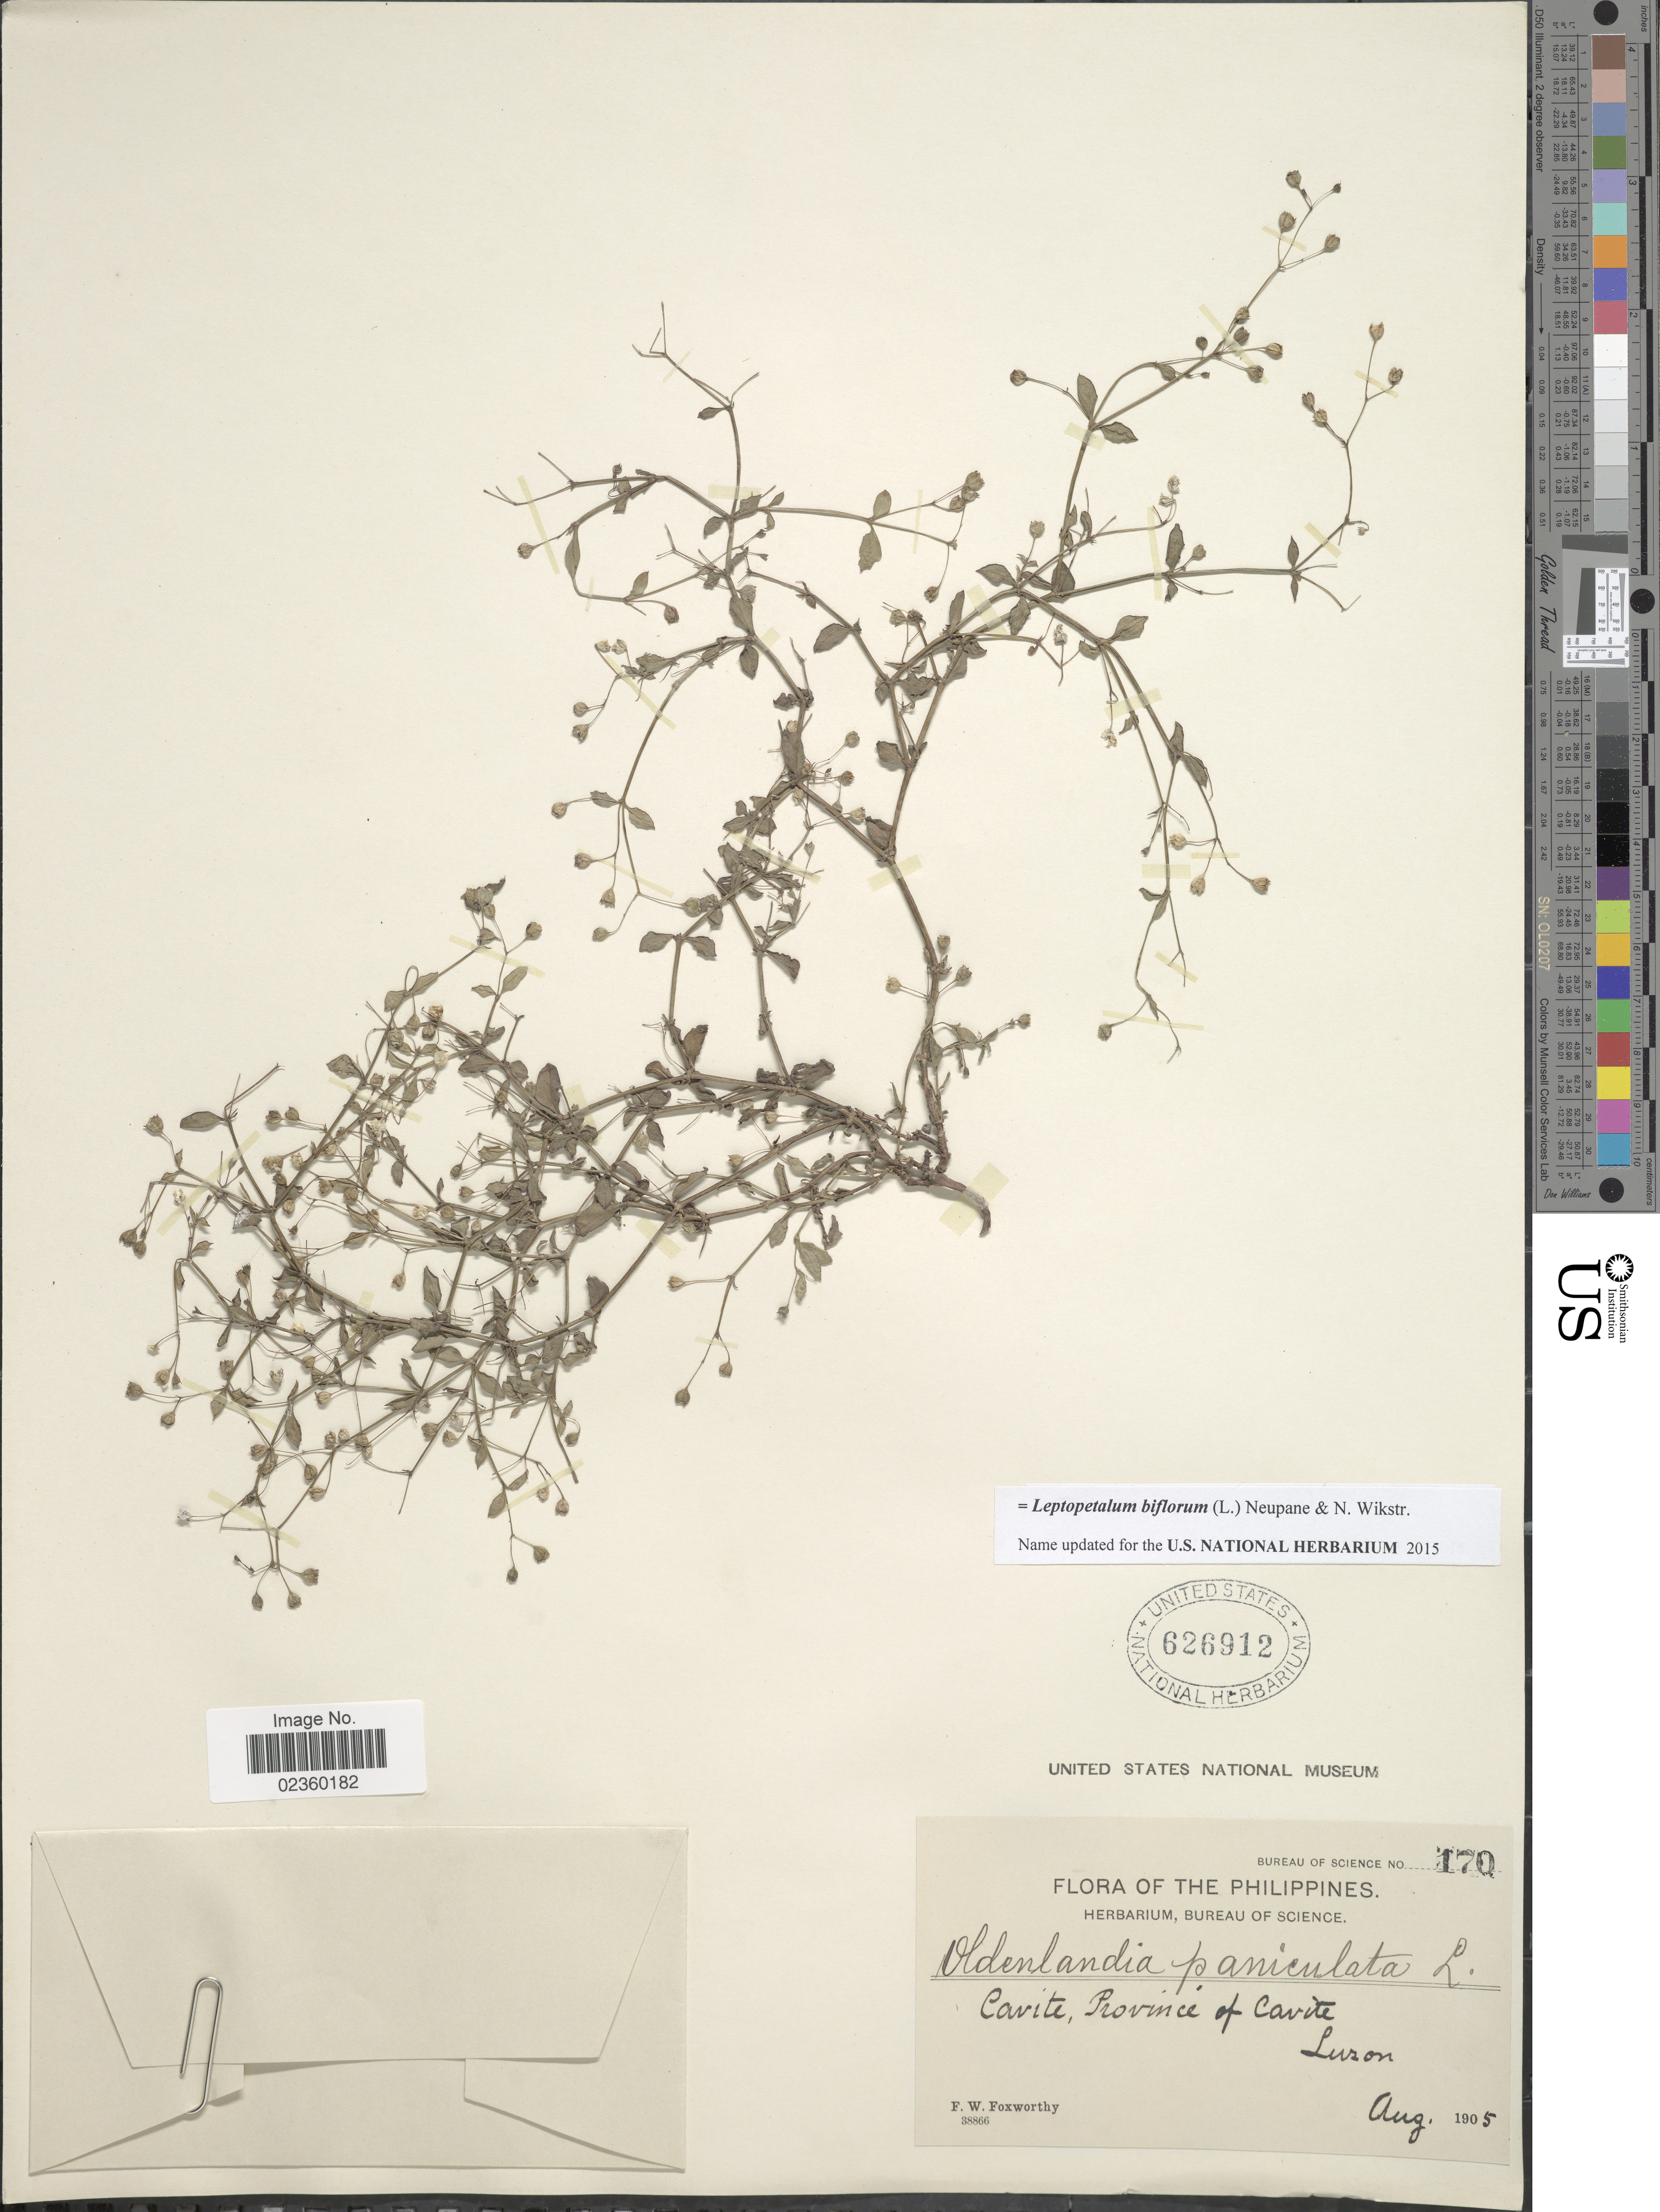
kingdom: Plantae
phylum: Tracheophyta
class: Magnoliopsida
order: Gentianales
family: Rubiaceae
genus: Leptopetalum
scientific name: Leptopetalum biflorum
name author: (L.) Neupane & N. Wikstr.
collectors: F. W. Foxworthy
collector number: Bureau of Science 170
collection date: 1905-08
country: Philippines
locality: Cavite, Province of Cavite, Luzon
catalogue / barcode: US 626912